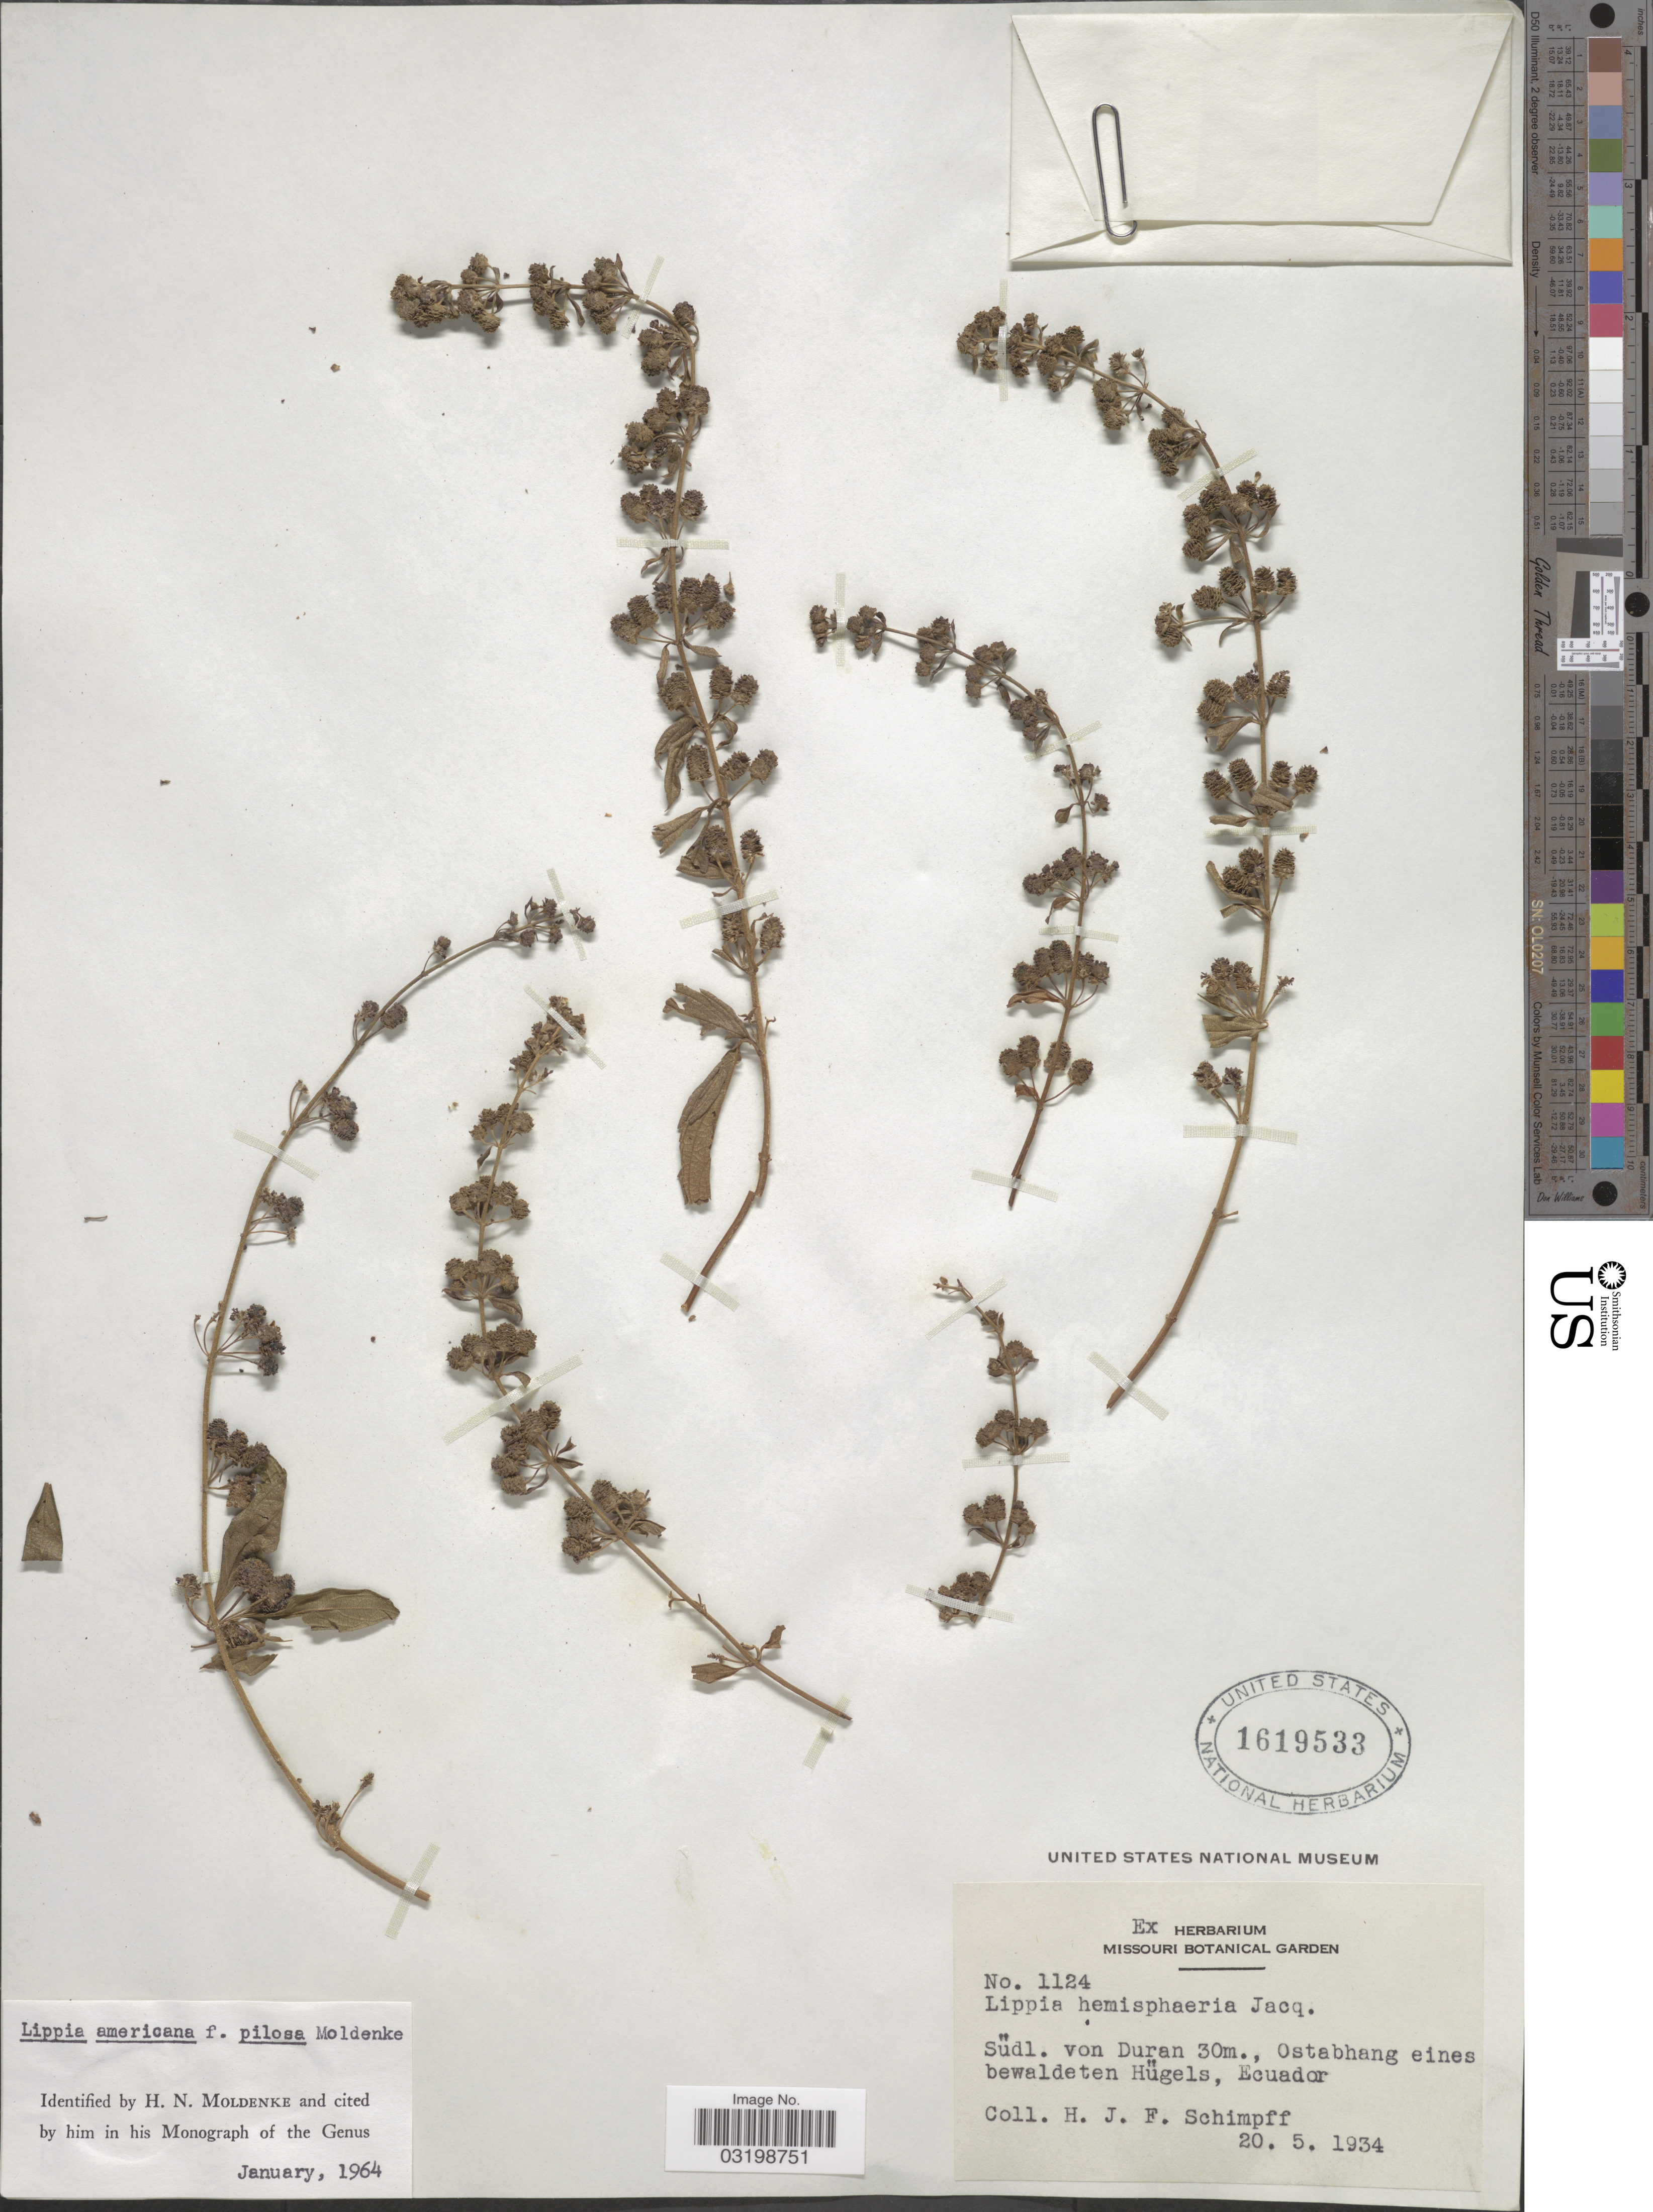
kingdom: Plantae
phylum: Tracheophyta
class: Magnoliopsida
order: Lamiales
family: Verbenaceae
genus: Lippia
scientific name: Lippia americana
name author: L.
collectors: H. Schimpff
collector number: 1124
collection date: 1934-05-20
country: Ecuador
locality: Südl. von Duran, Ostabhang eines bewaldeten Hügels.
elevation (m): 30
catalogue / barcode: US 1619533